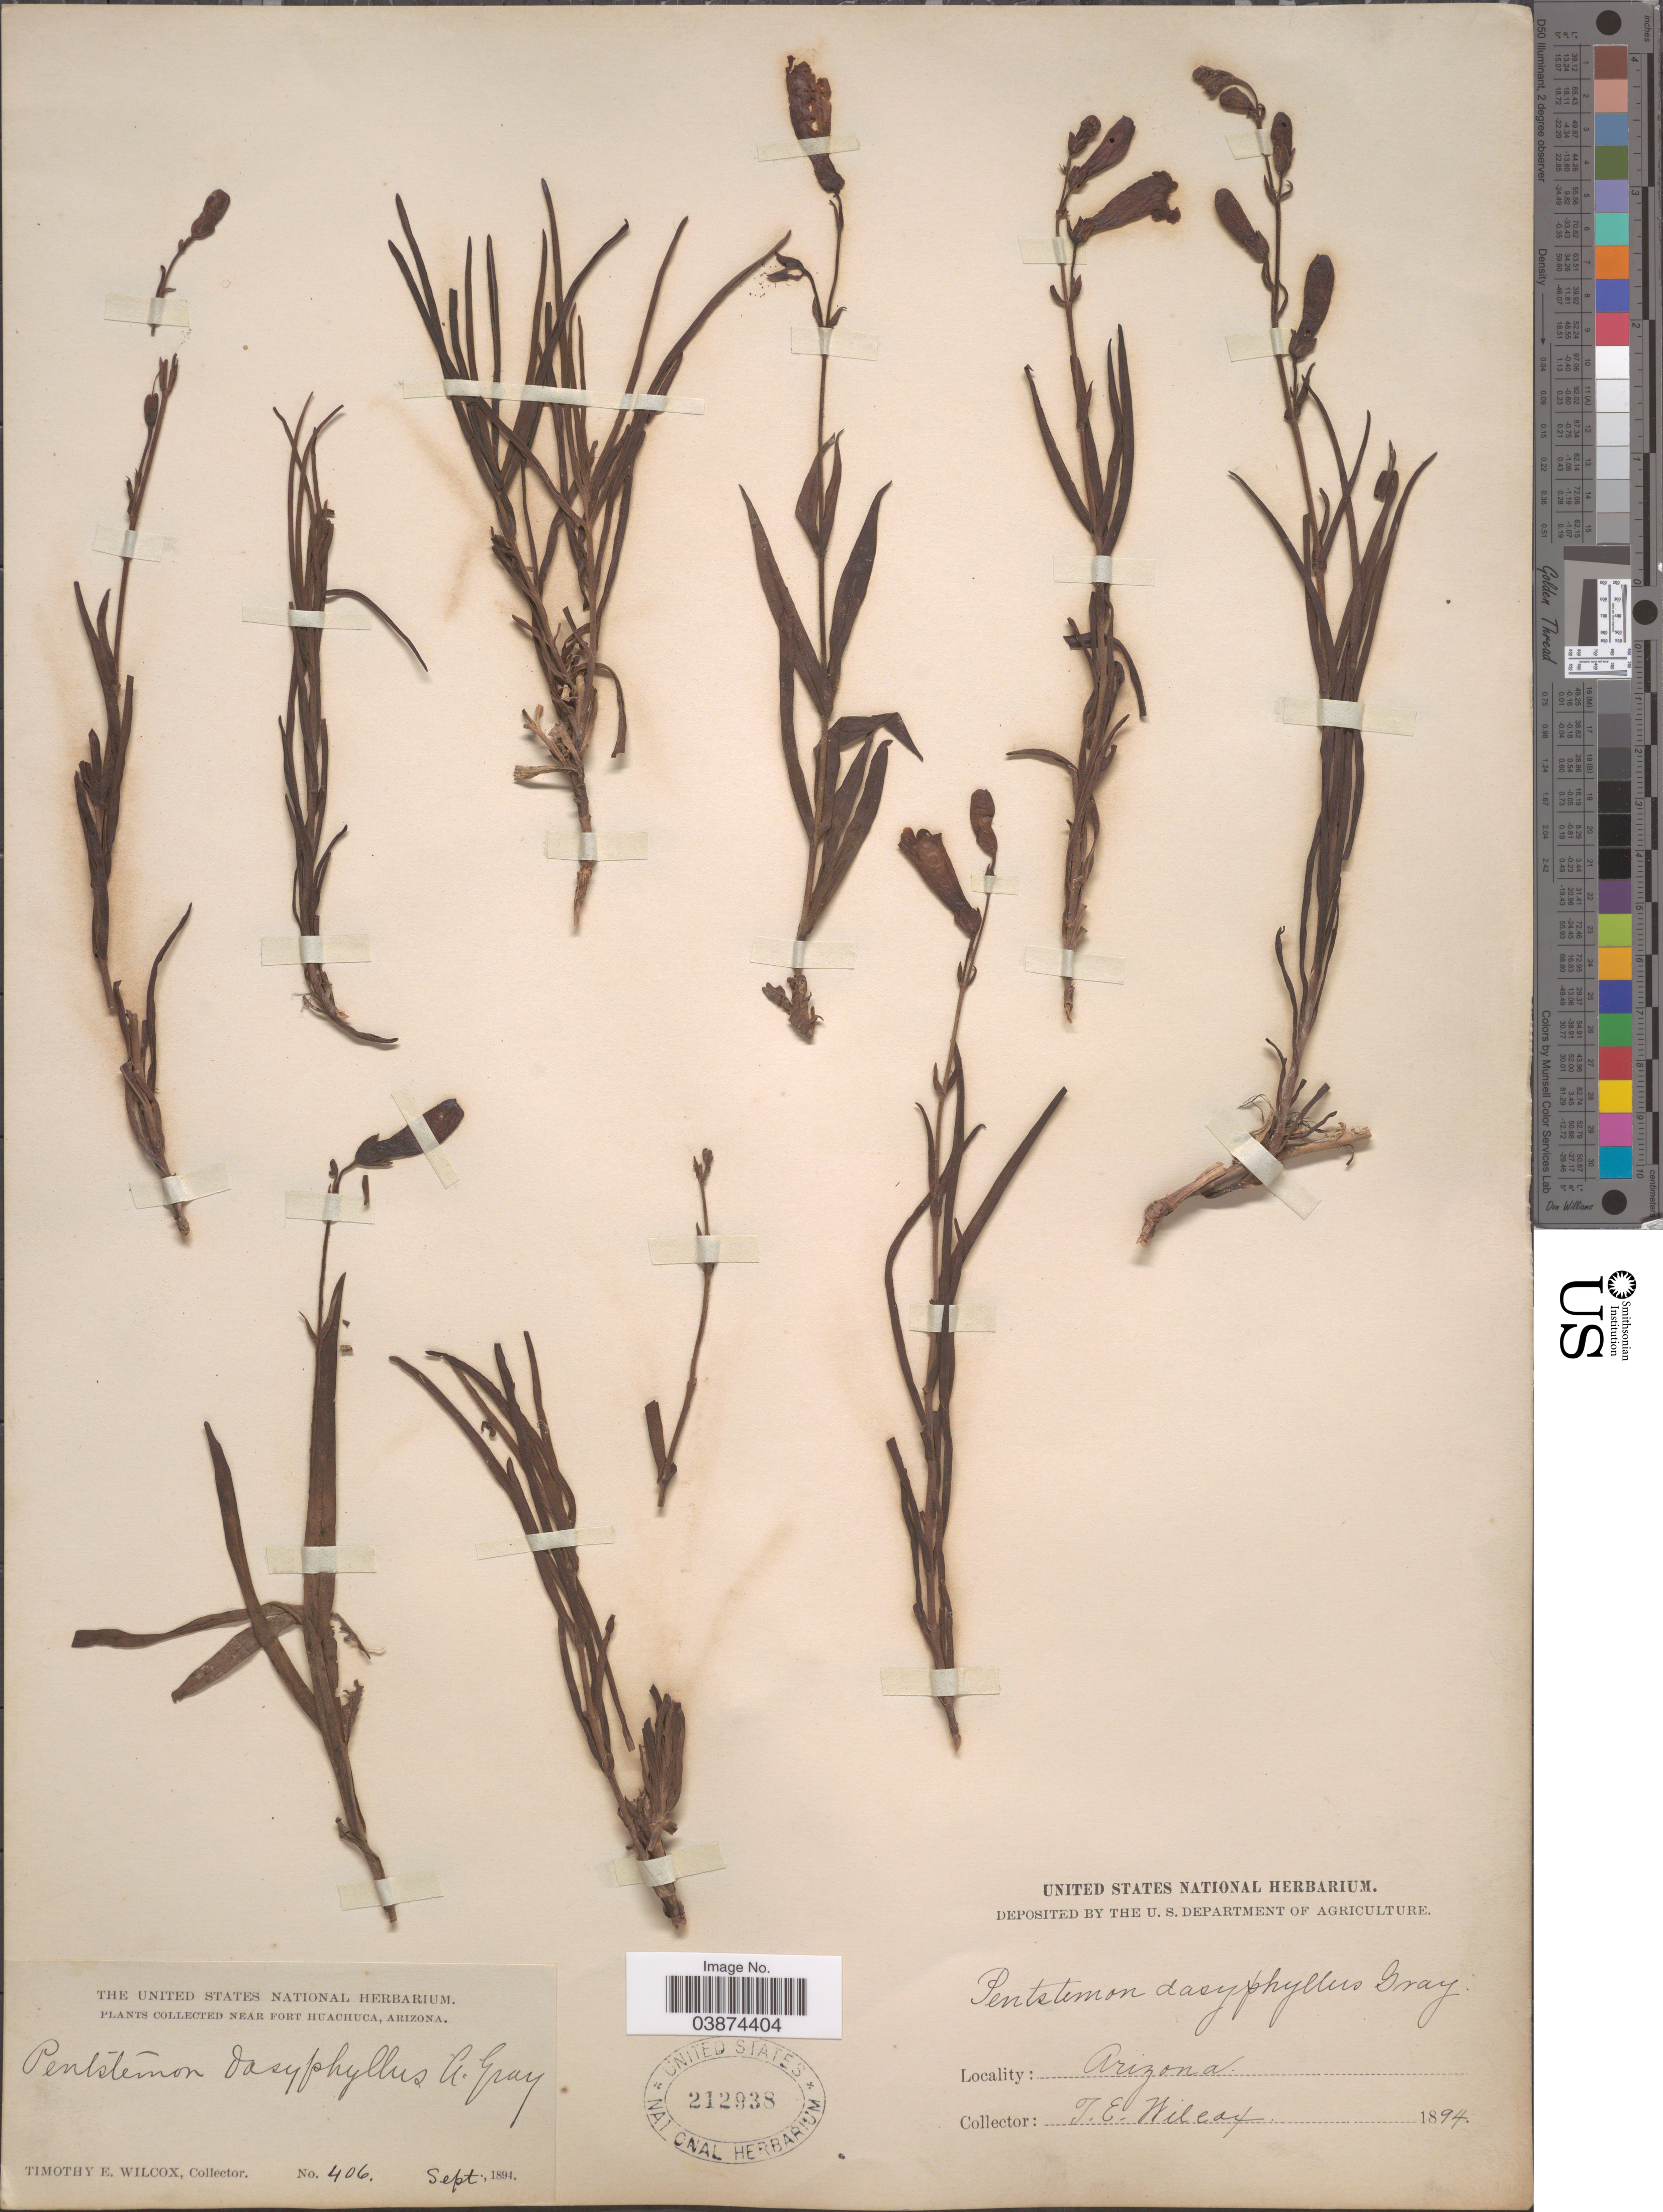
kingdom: Plantae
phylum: Tracheophyta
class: Magnoliopsida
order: Lamiales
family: Plantaginaceae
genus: Penstemon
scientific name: Penstemon dasyphyllus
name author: A. Gray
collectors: T. E. Wilcox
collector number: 406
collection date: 1894-09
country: United States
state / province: Arizona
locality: Near Fort Huachuca.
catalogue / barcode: US 212938